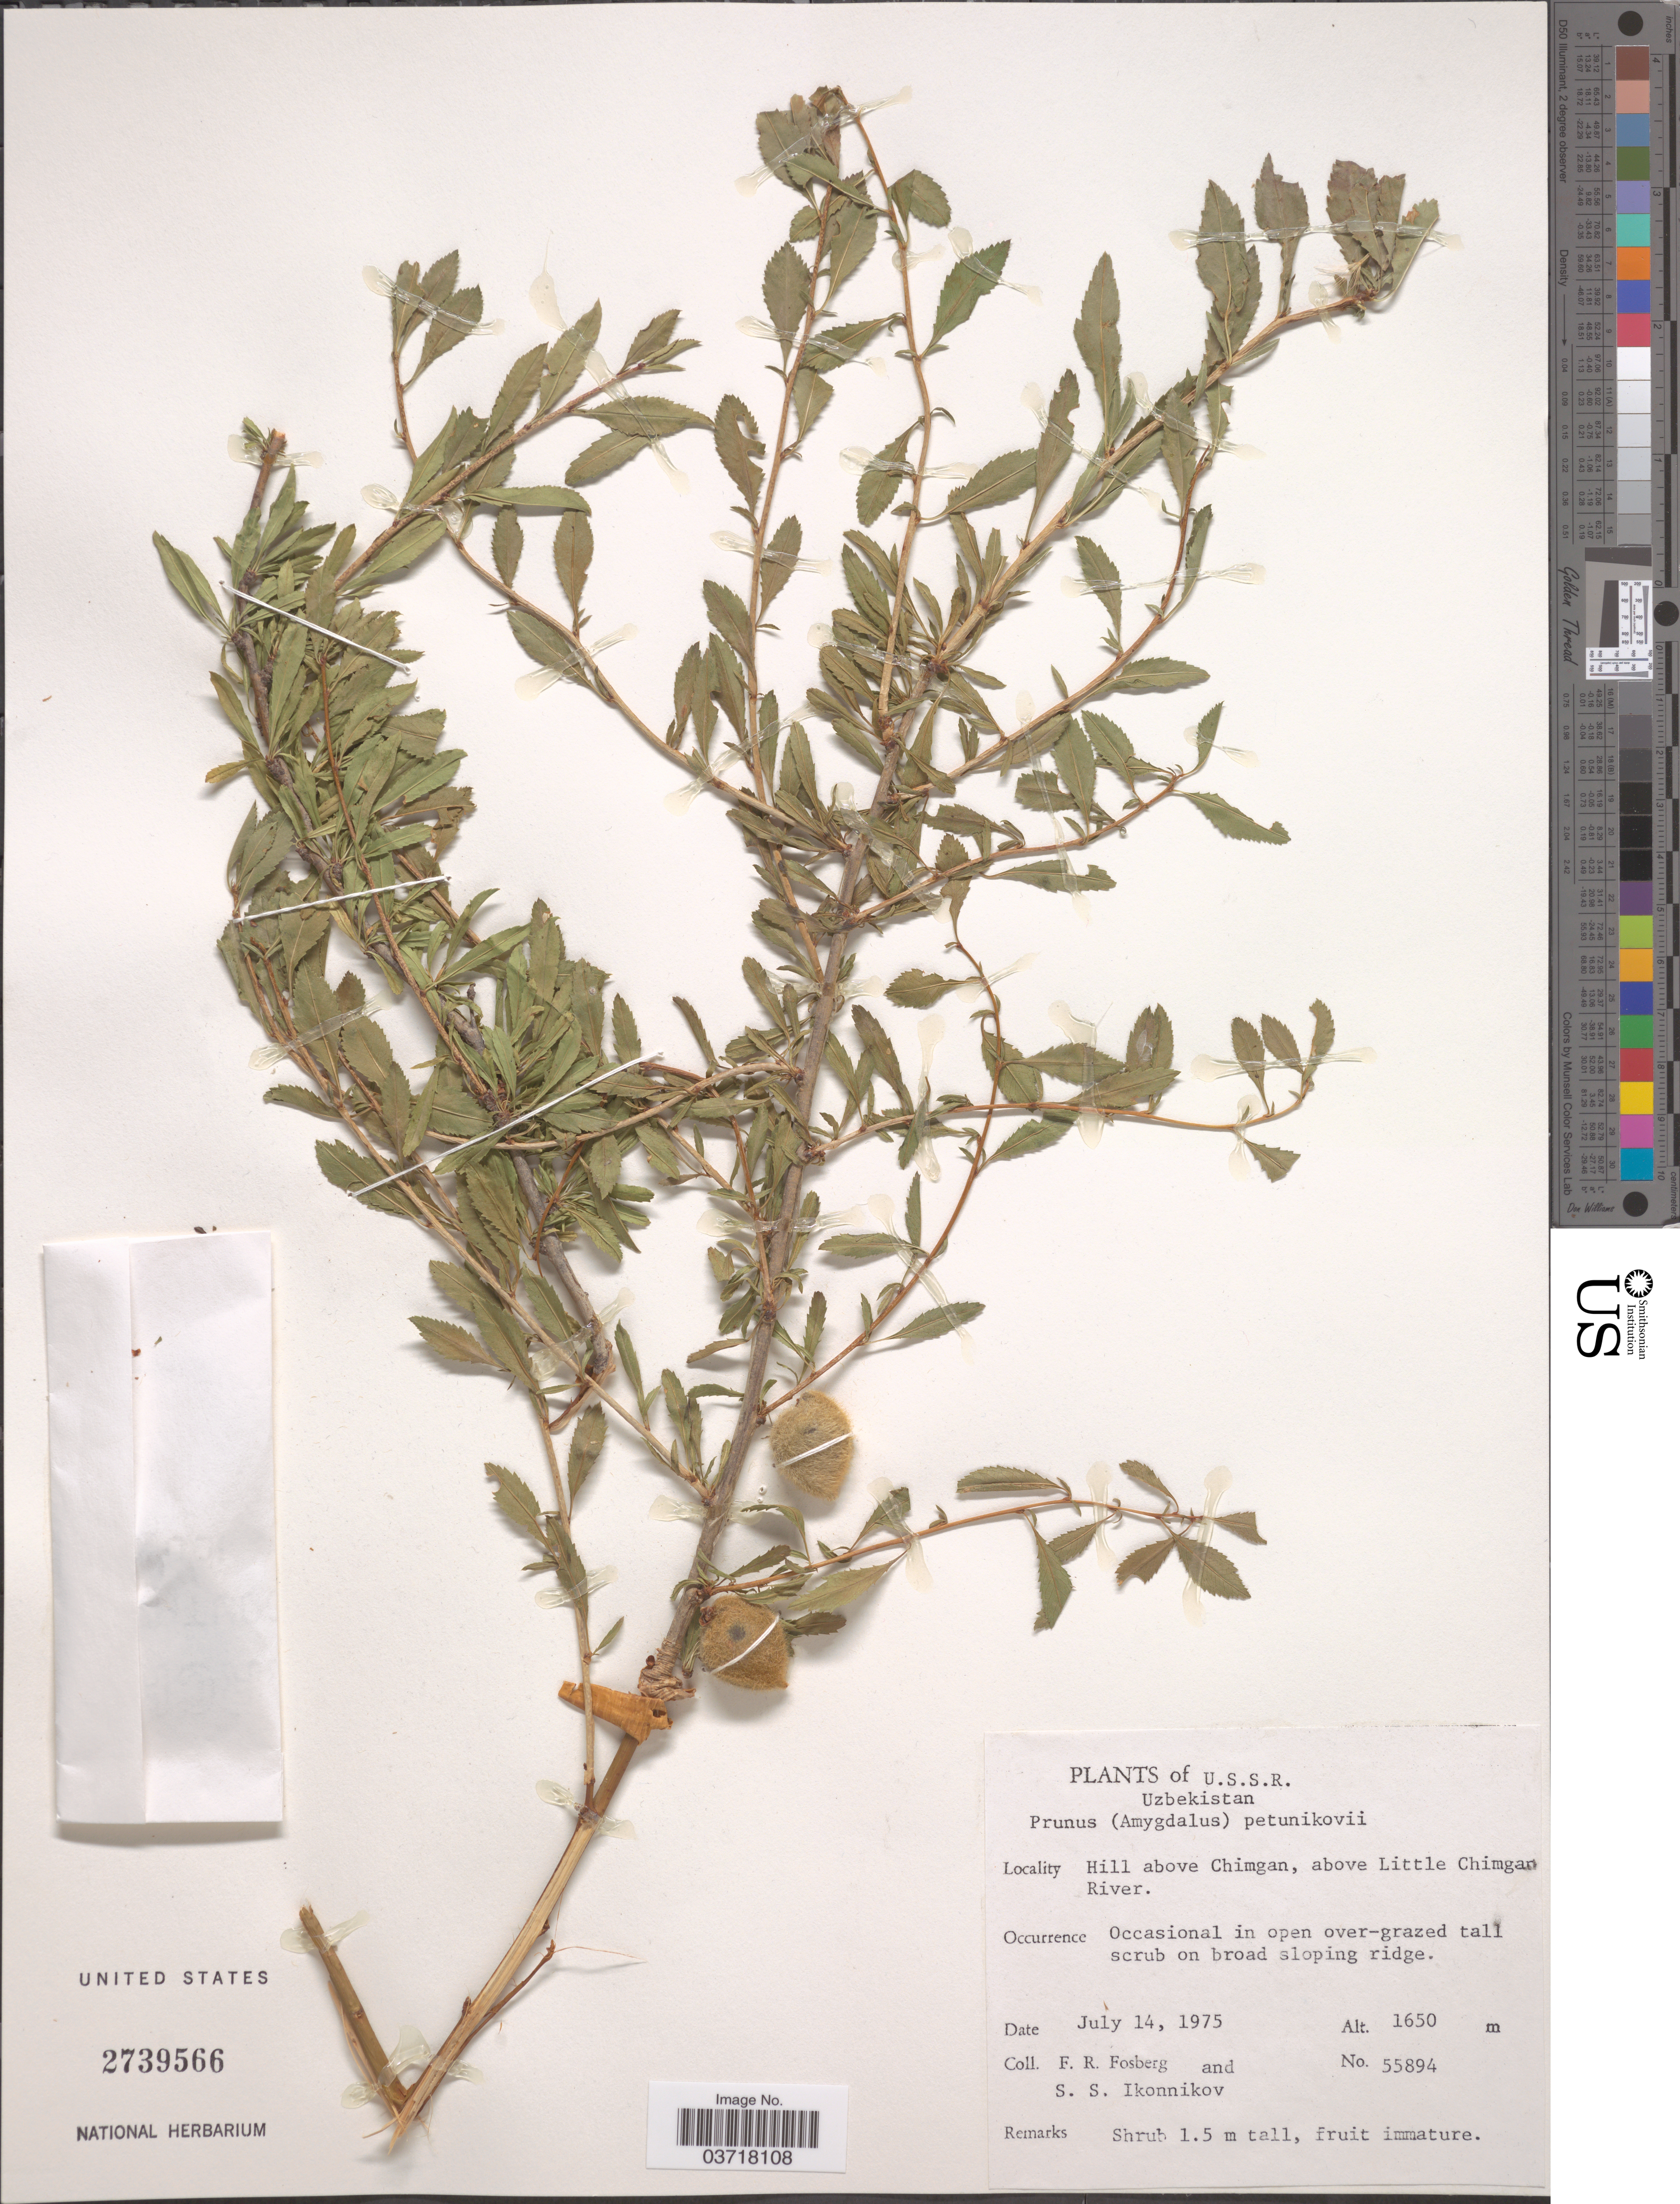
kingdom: Plantae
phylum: Tracheophyta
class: Magnoliopsida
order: Rosales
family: Rosaceae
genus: Prunus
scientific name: Prunus petunnikowii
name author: (Litv.) Rehder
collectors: F. R. Fosberg & S. Ikonnikov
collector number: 55894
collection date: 1975-07-14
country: Uzbekistan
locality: U.S.S.R. Hill above Chimgan, above Little Chimgan River.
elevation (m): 1650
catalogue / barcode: US 2739566